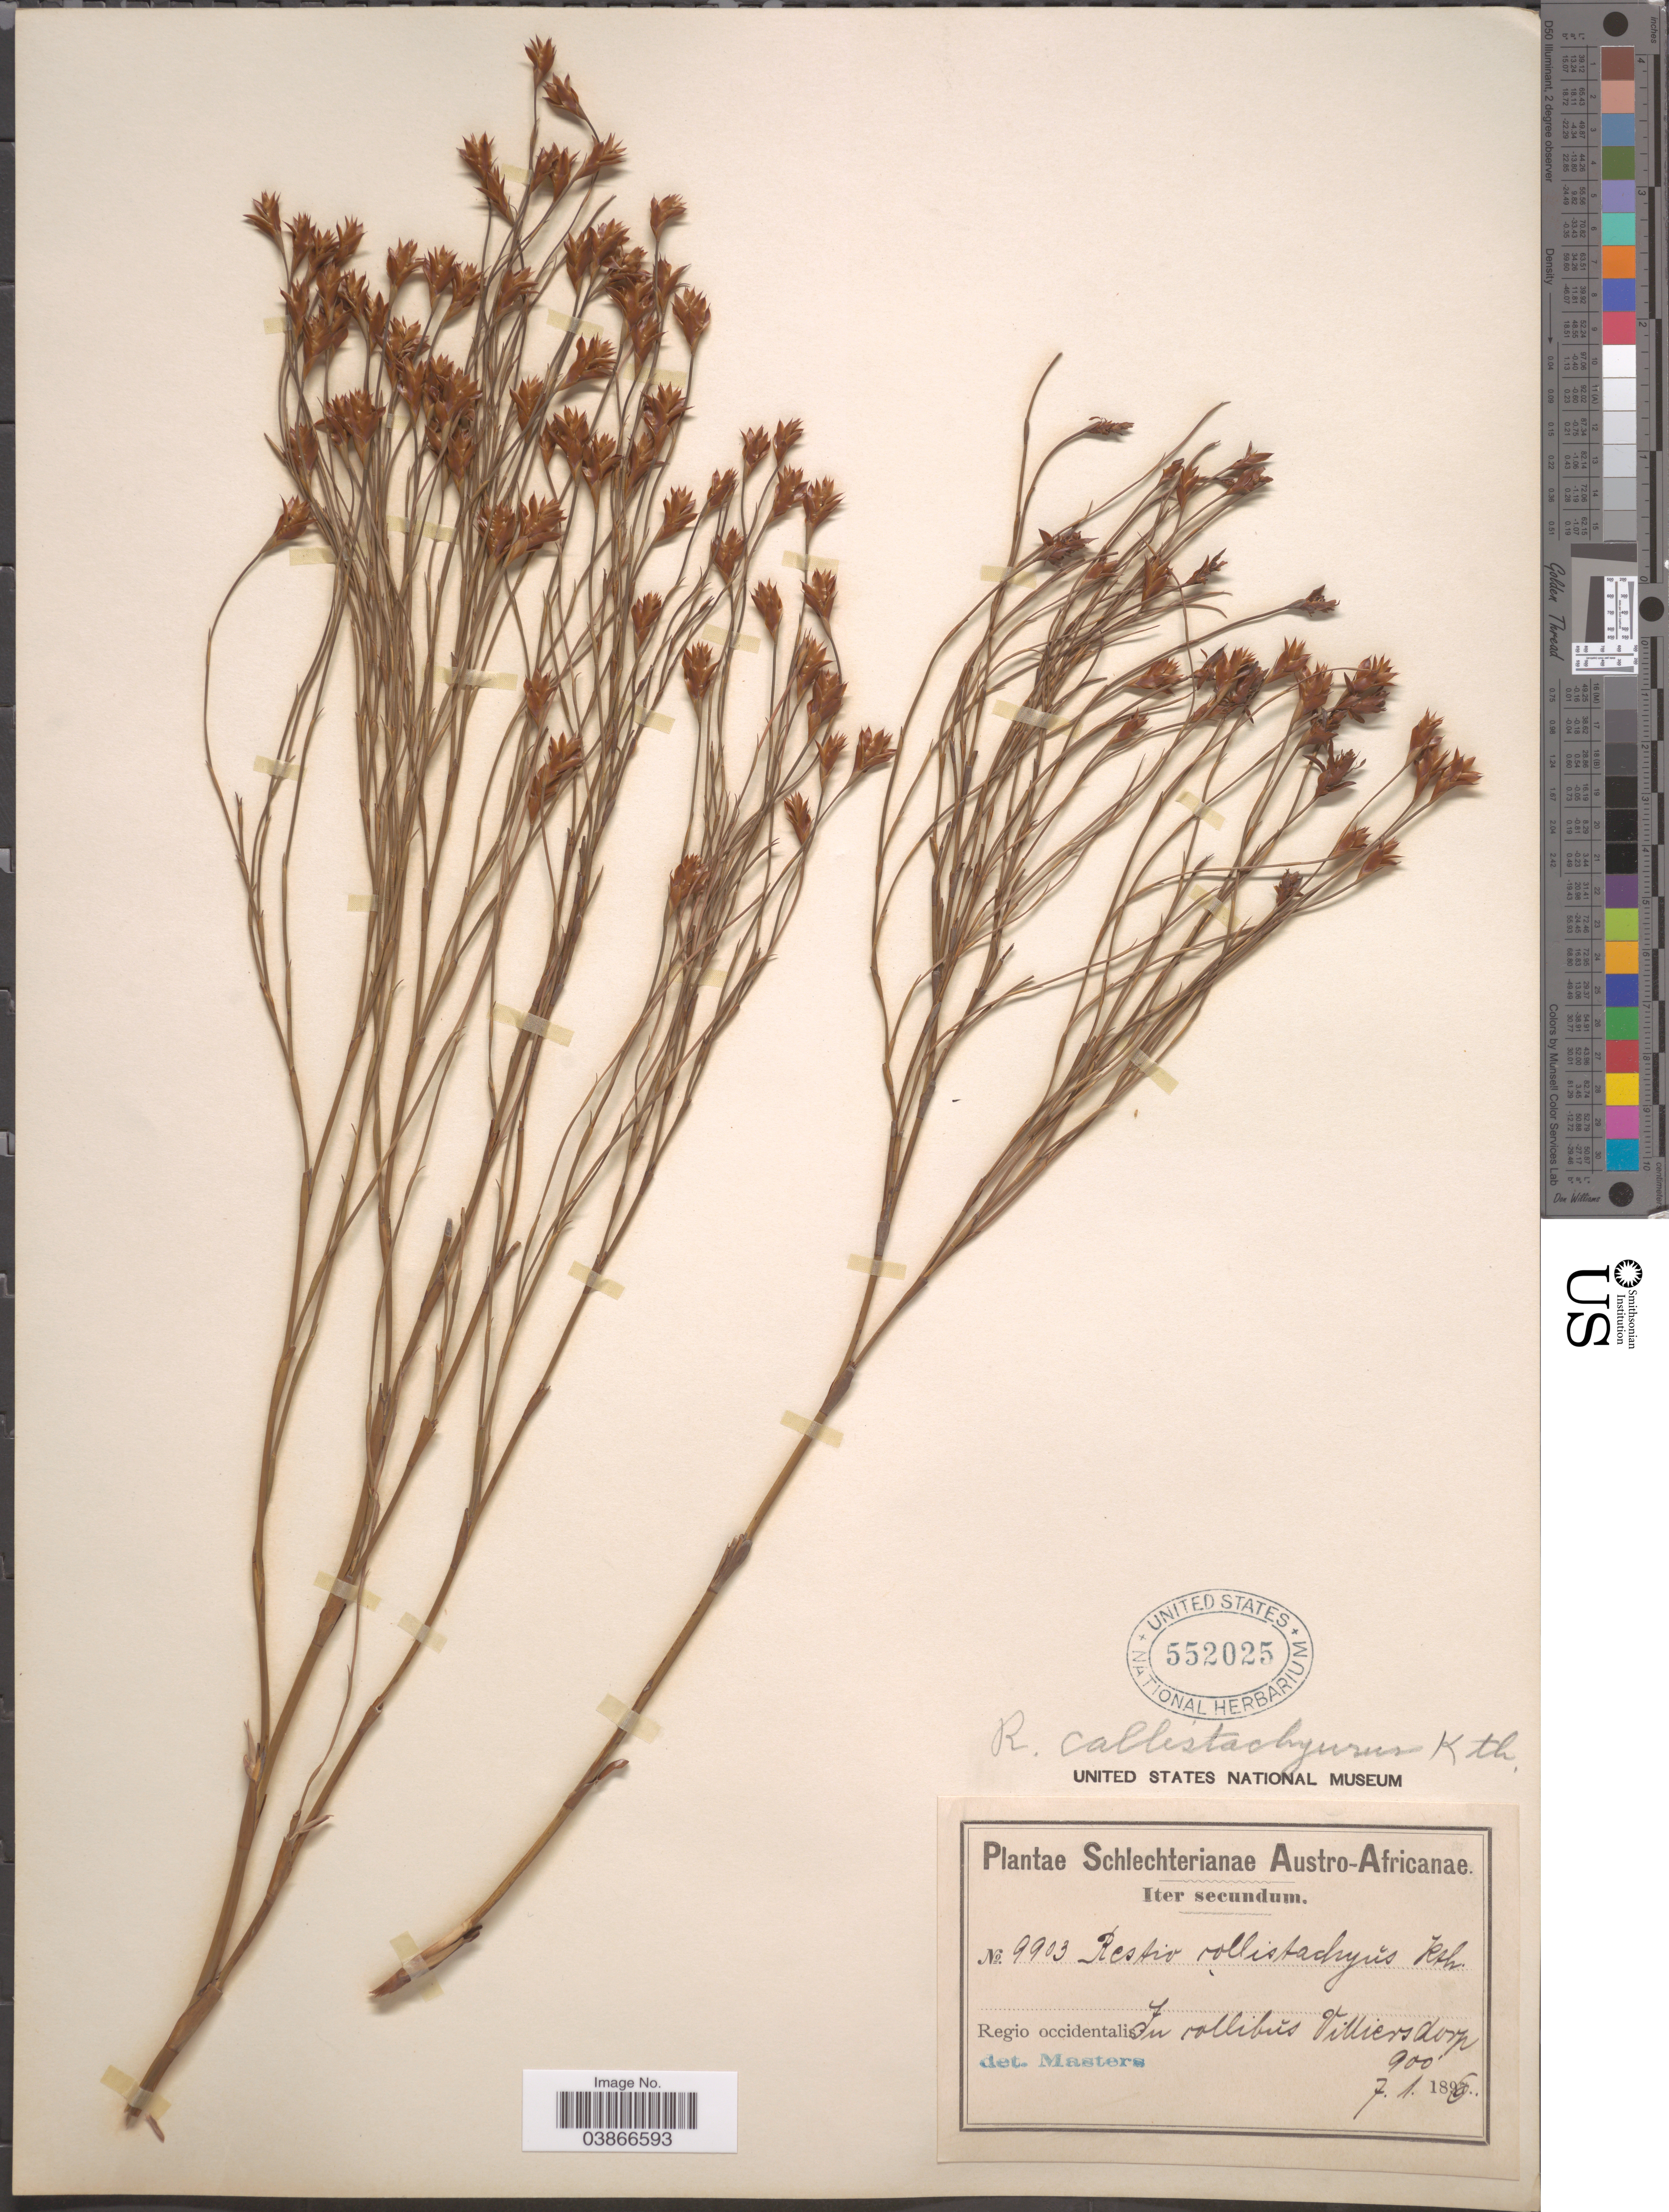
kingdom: Plantae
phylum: Tracheophyta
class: Liliopsida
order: Poales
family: Restionaceae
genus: Restio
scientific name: Restio callistachyus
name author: Kunth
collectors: Schlechter, --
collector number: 9903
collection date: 1896-01-07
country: South Africa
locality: Austro-Africanae. Regio occidentalis. In collibus Villiersdorp.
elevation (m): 274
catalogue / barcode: US 552025